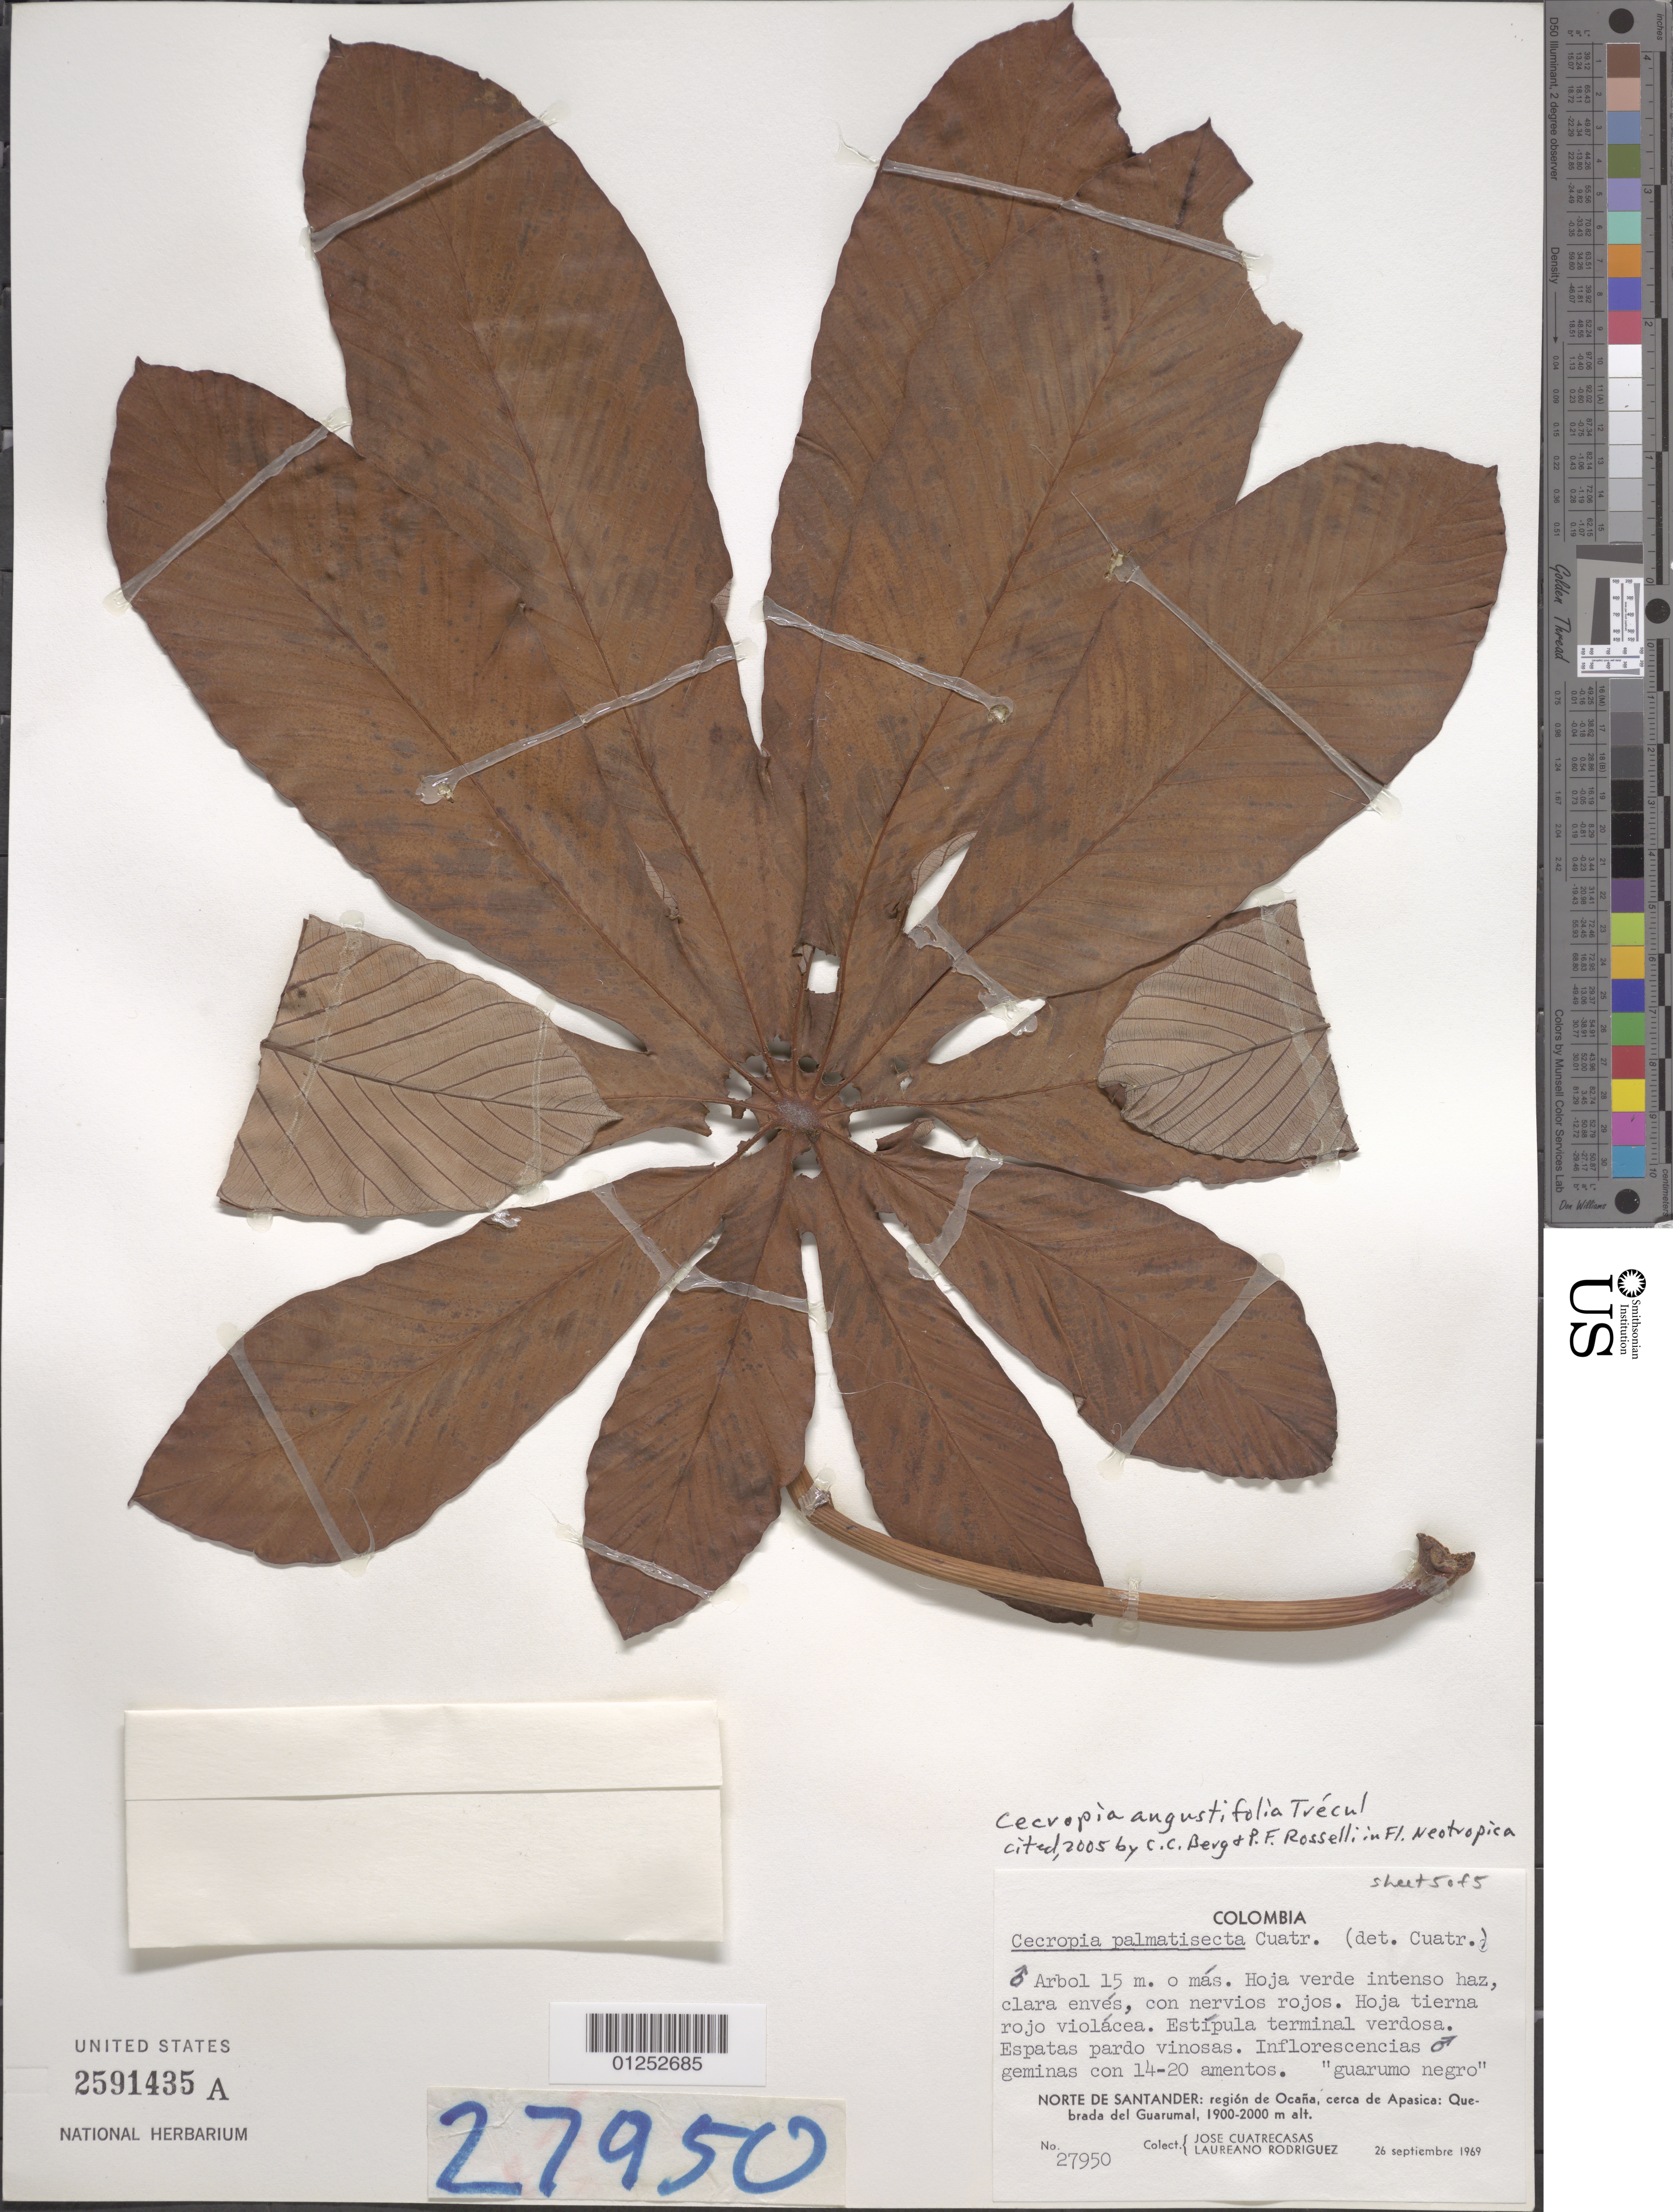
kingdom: Plantae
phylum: Tracheophyta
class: Magnoliopsida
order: Rosales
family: Urticaceae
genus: Cecropia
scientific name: Cecropia angustifolia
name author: Trécul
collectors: J. Cuatrecasas & L. Rodriguez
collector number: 27950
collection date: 1969-09-26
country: Colombia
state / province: Norte de Santander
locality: Región de Ocaña, Cercanías de Apasica; quebrada del Guarumal.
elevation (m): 1900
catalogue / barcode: US 2591435A